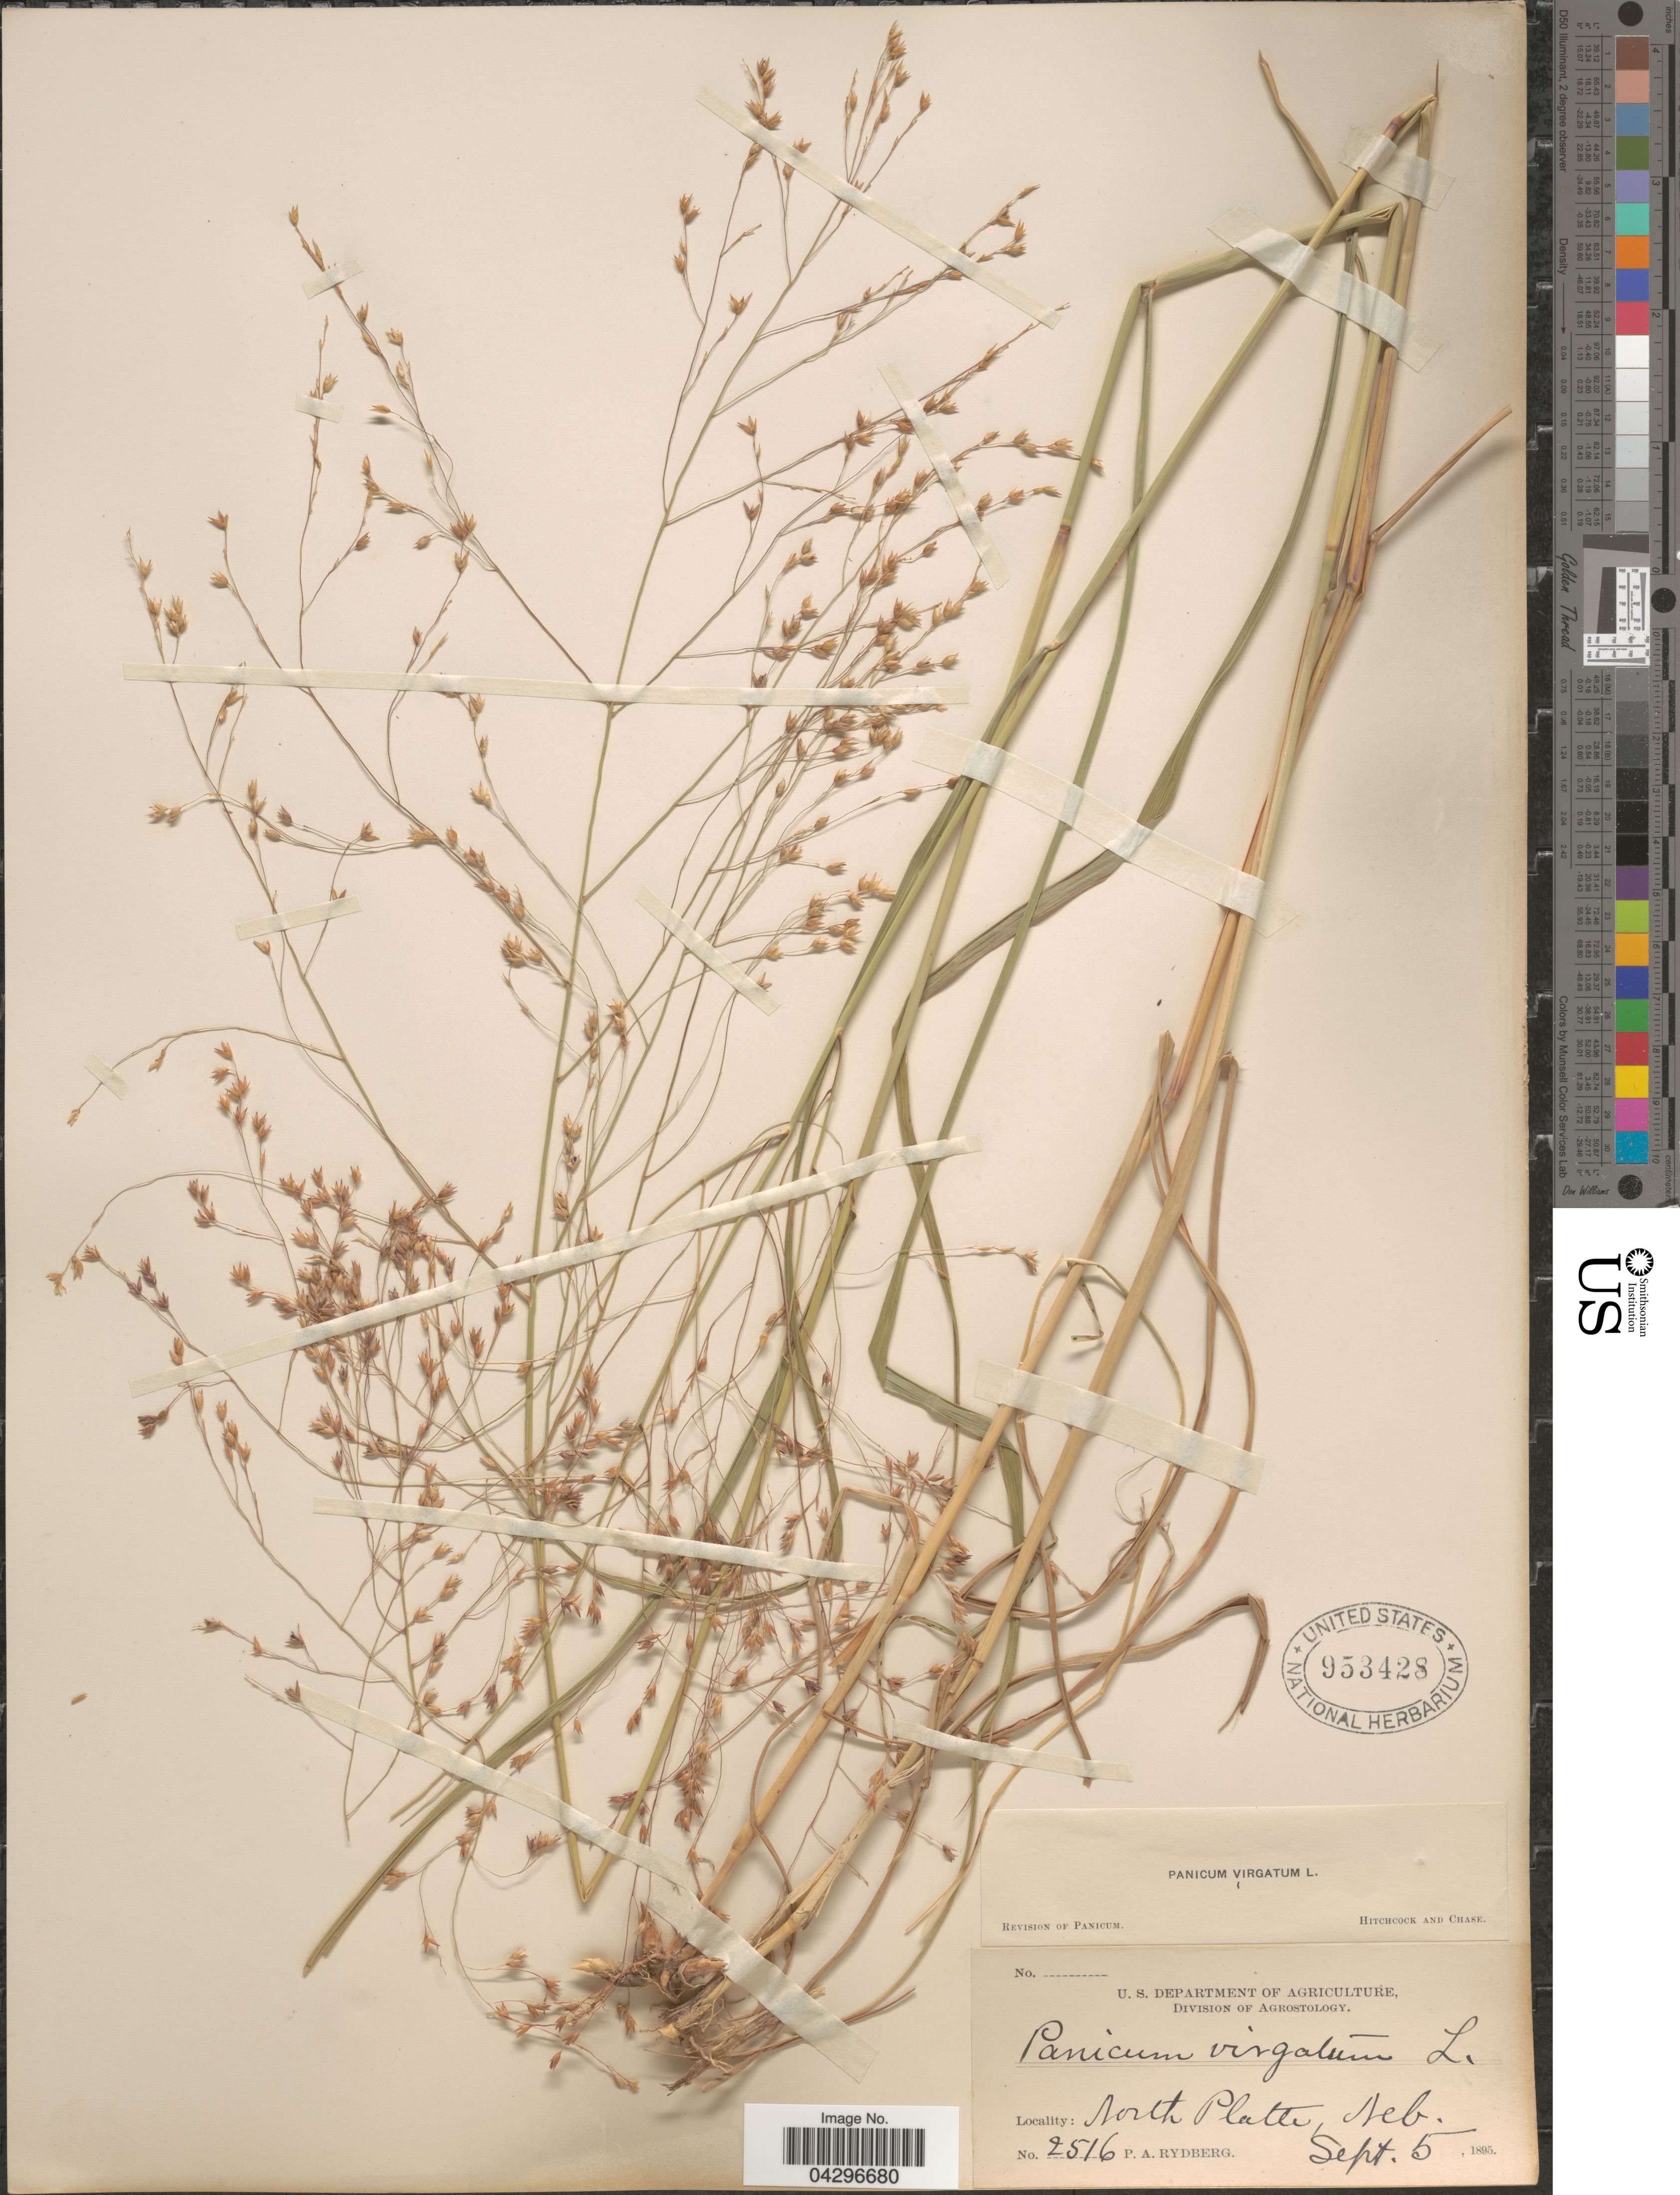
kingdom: Plantae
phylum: Tracheophyta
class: Liliopsida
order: Poales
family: Poaceae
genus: Panicum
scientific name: Panicum virgatum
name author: L.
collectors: P. A. Rydberg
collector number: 2516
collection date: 1895-09-05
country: United States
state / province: Nebraska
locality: North Platte.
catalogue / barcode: US 953428